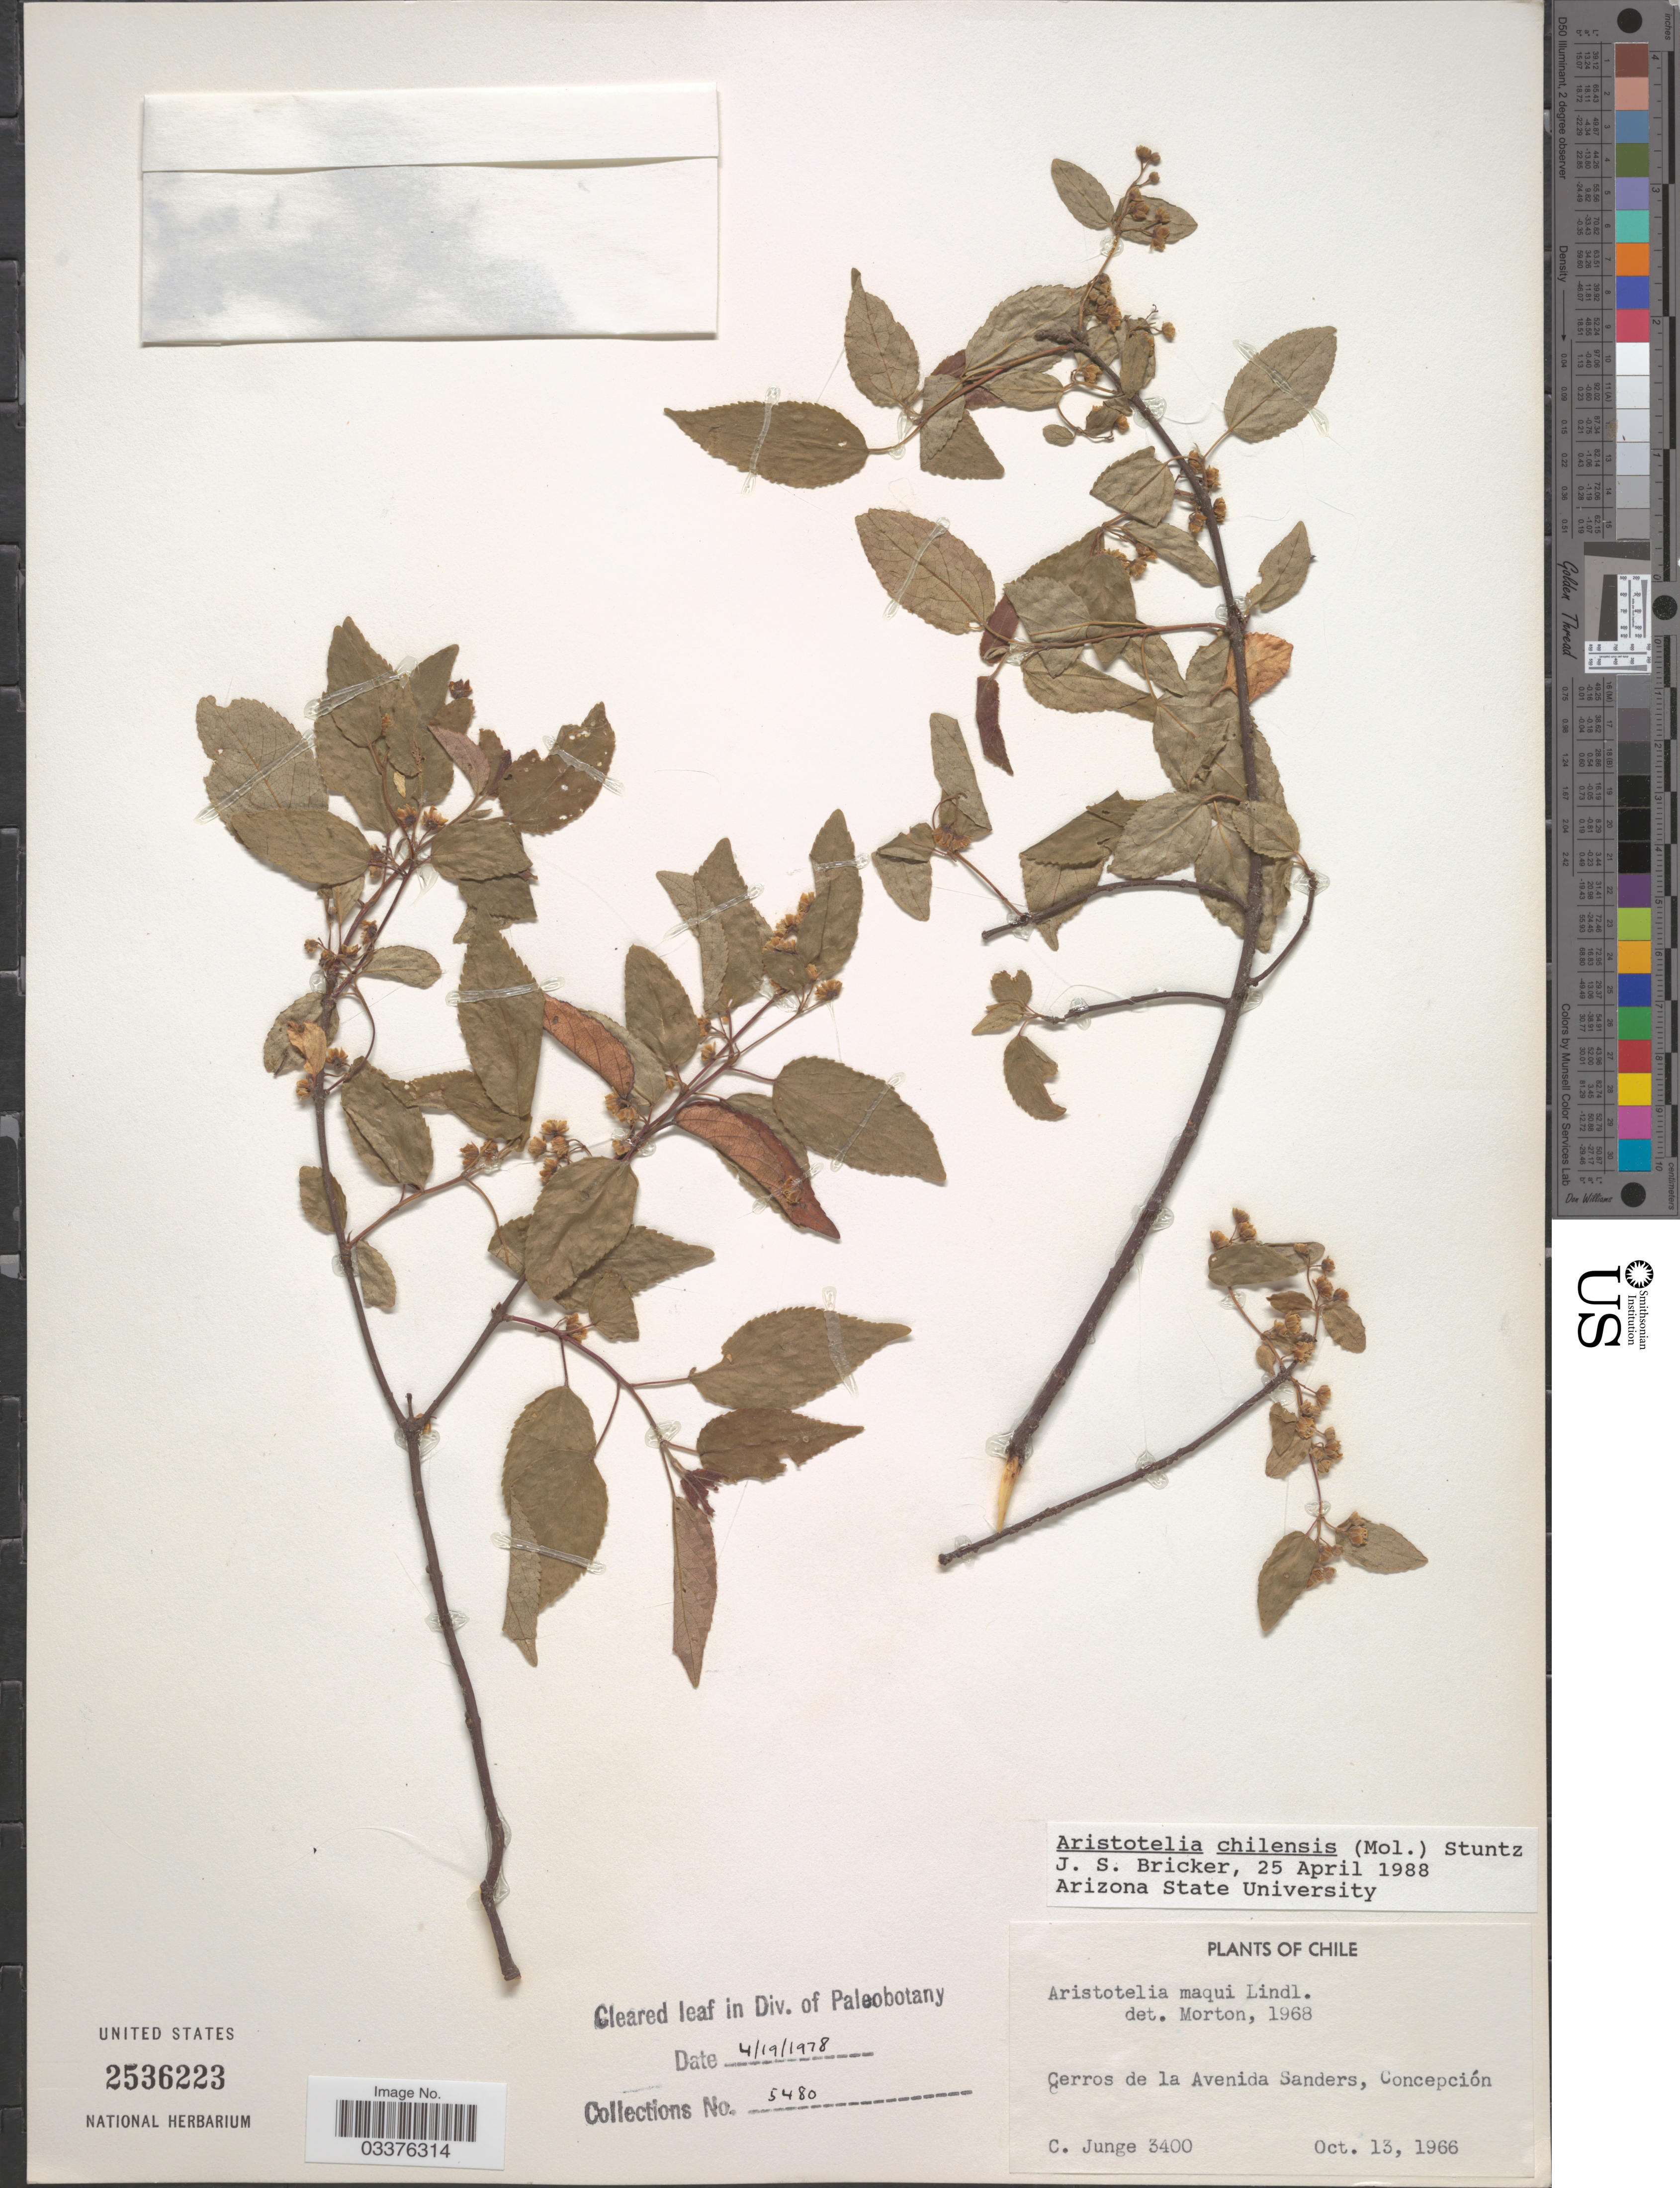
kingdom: Plantae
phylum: Tracheophyta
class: Magnoliopsida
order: Oxalidales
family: Elaeocarpaceae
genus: Aristotelia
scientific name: Aristotelia sp.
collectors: C. Junge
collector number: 3400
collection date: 1966-10-13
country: Chile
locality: Cerros de la Avenida Sanders, Concepción.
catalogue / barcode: US 2536223